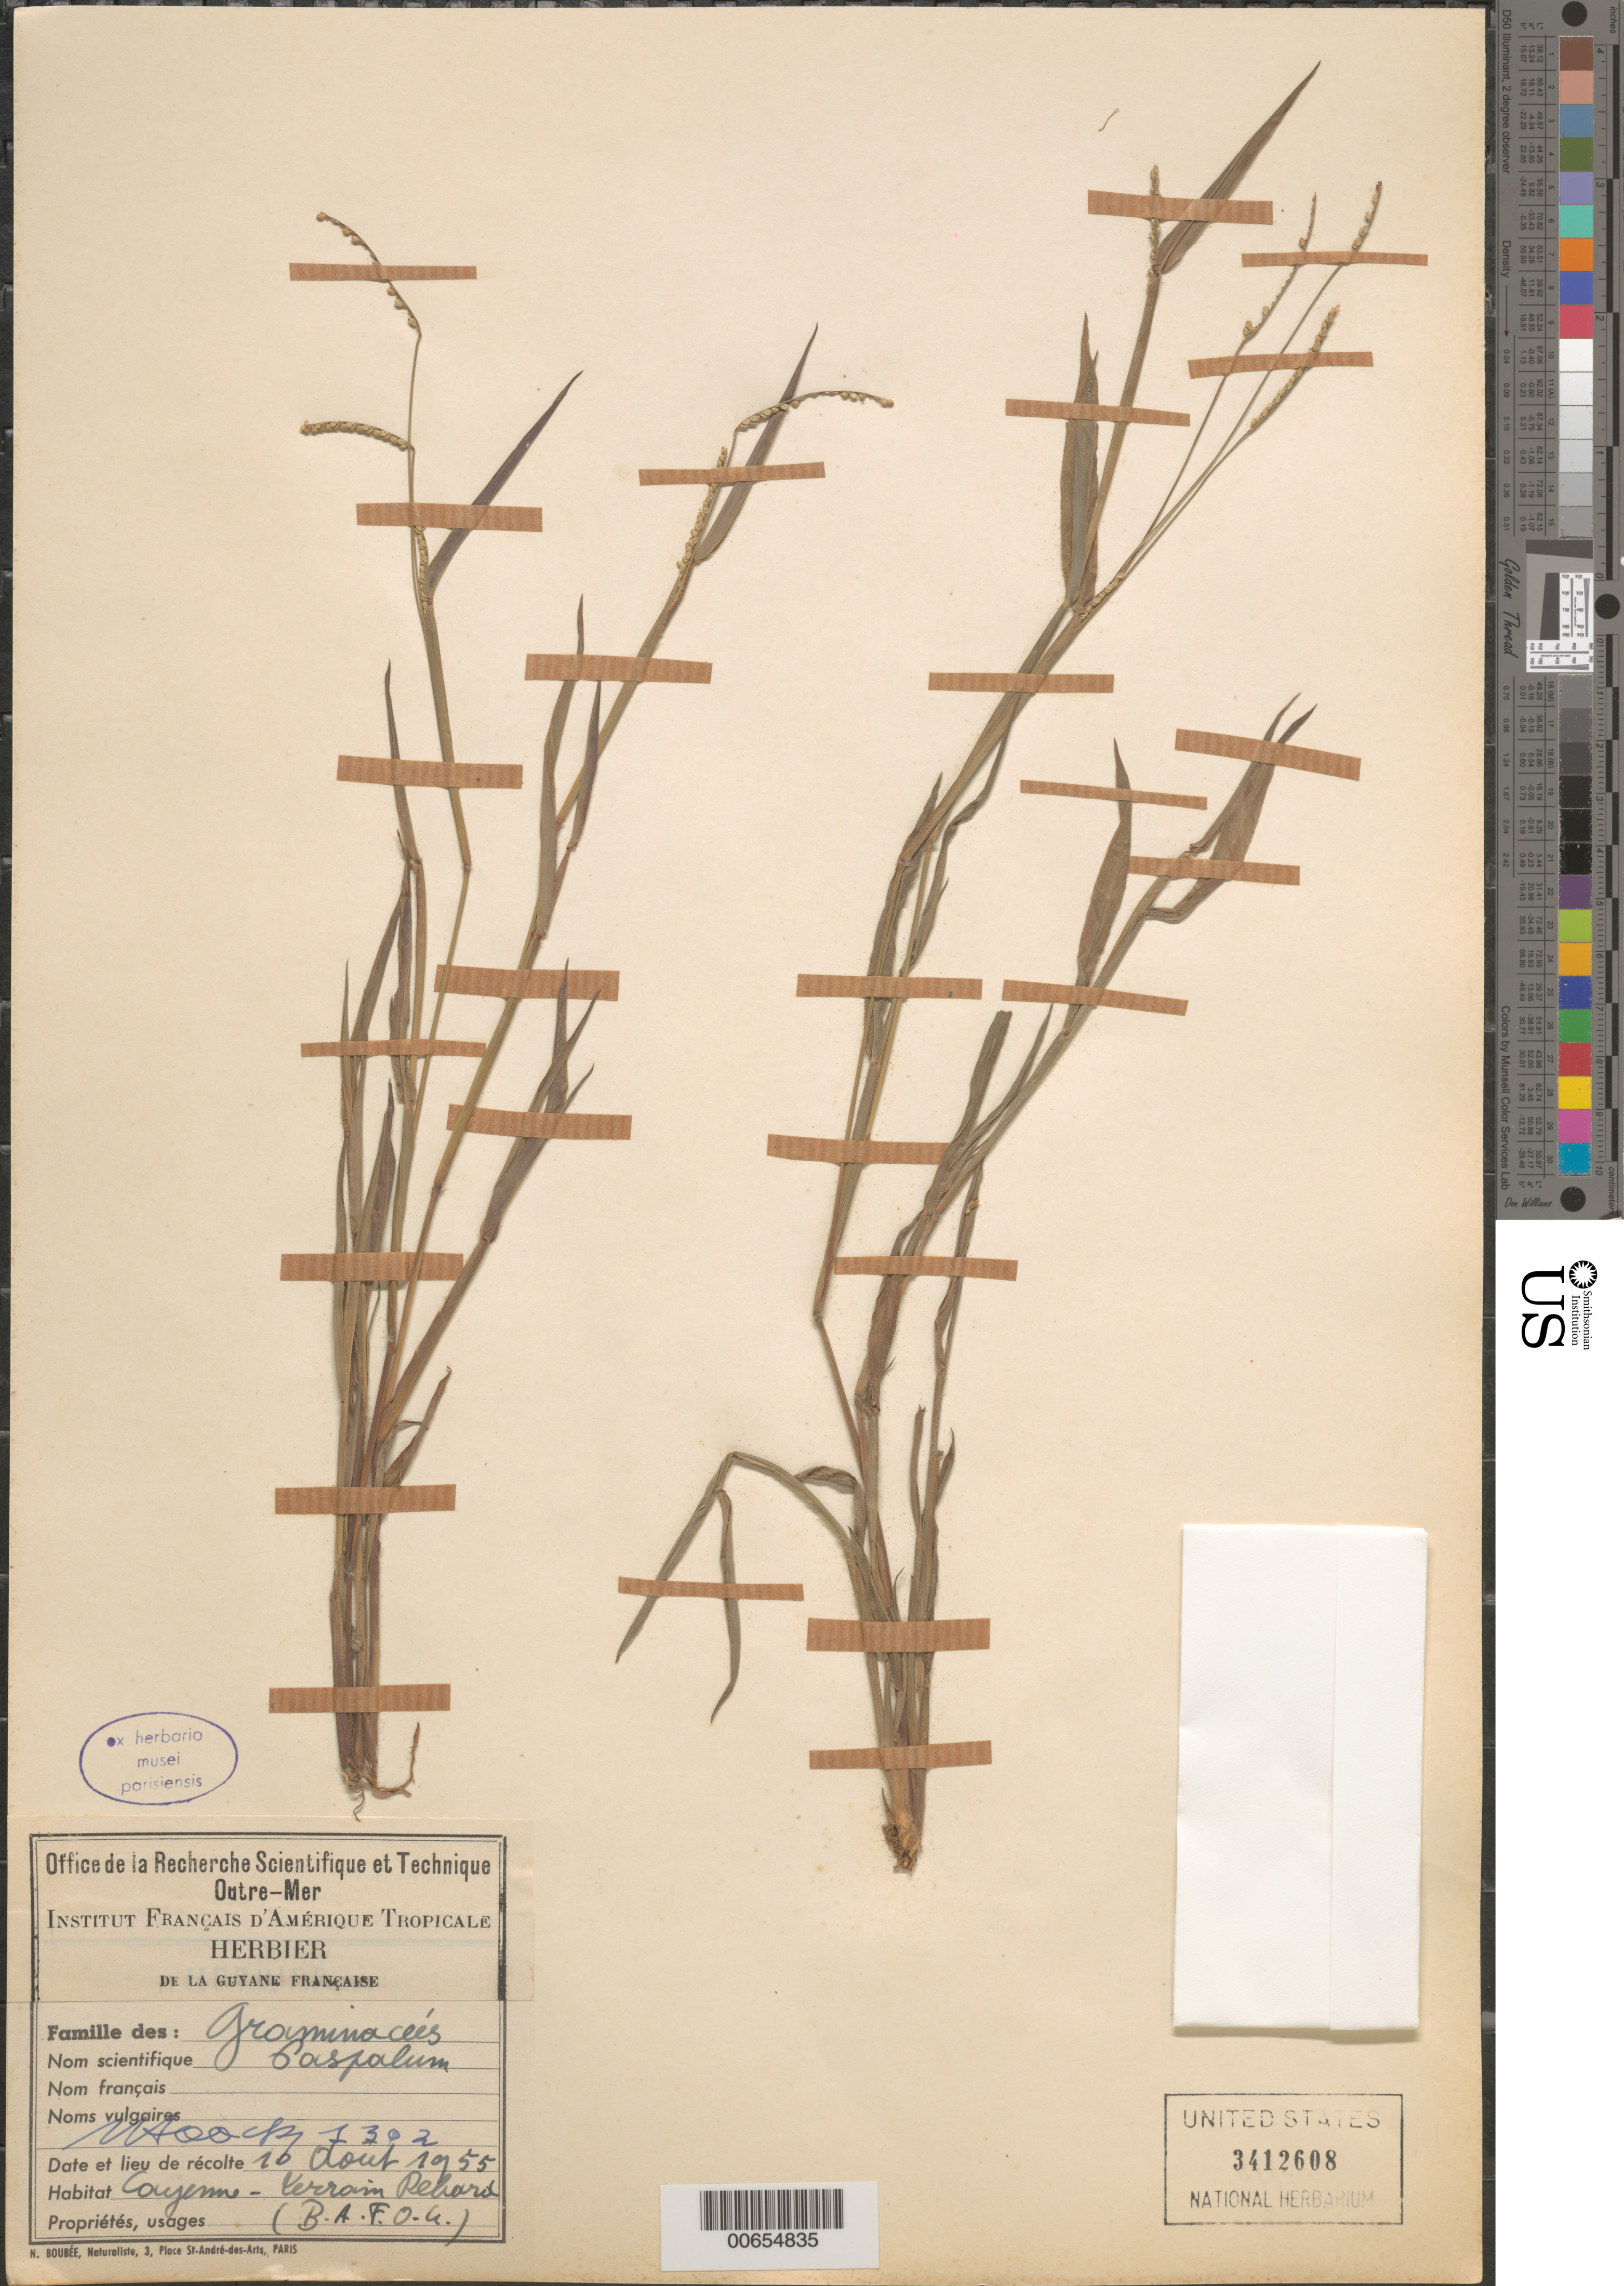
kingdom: Plantae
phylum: Tracheophyta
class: Liliopsida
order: Poales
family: Poaceae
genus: Paspalum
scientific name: Paspalum decumbens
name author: Sw.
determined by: Judziewicz, E. J.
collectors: J. Hoock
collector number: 1302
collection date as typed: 10-Aug-55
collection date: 1955-08-10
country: French Guiana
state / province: Cayenne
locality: Cayenne, terrain Rebord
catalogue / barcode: US 3412608